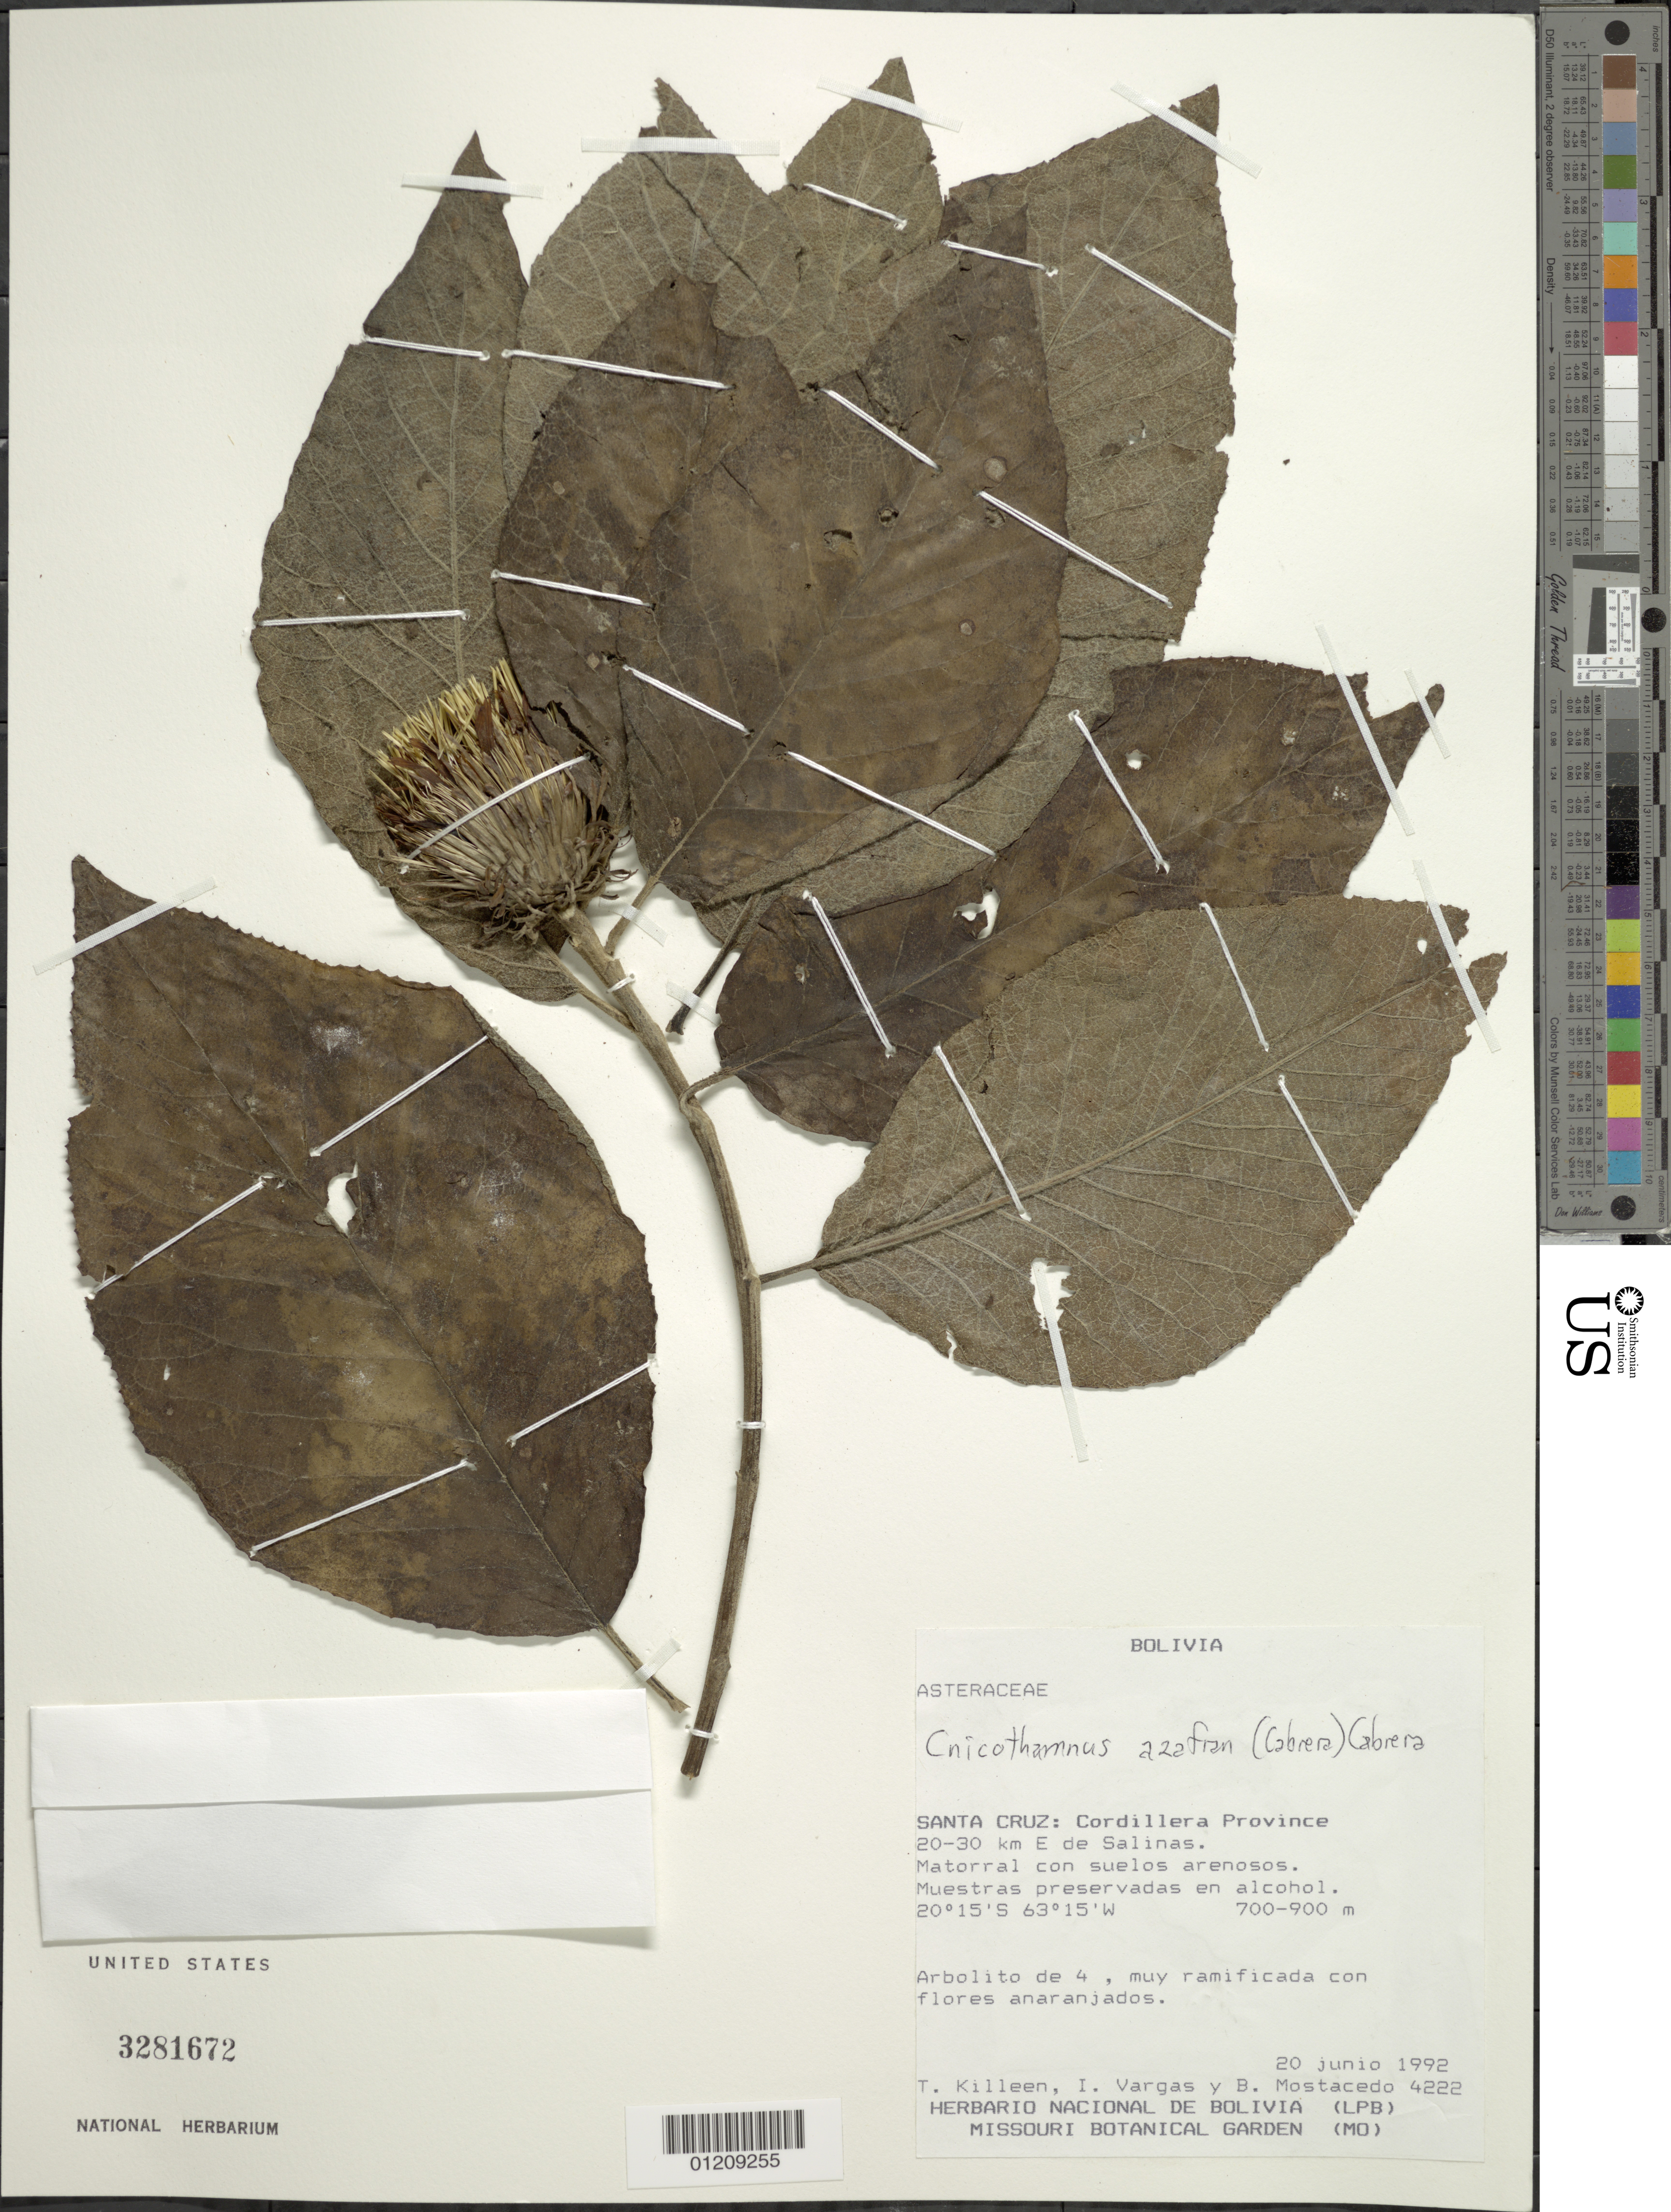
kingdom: Plantae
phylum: Tracheophyta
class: Magnoliopsida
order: Asterales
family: Asteraceae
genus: Cnicothamnus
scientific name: Cnicothamnus azafran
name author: (Cabrera) Cabrera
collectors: T. Killeen, I. Vargas & B. Mostacedo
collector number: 4222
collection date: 1992-06-20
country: Bolivia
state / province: Santa Cruz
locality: Cordillera Prov. 20-30 km E de Salinas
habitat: Matorral con suelos arenosos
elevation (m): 700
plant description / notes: Muestras preservadas en alcohol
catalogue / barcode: US 3281672